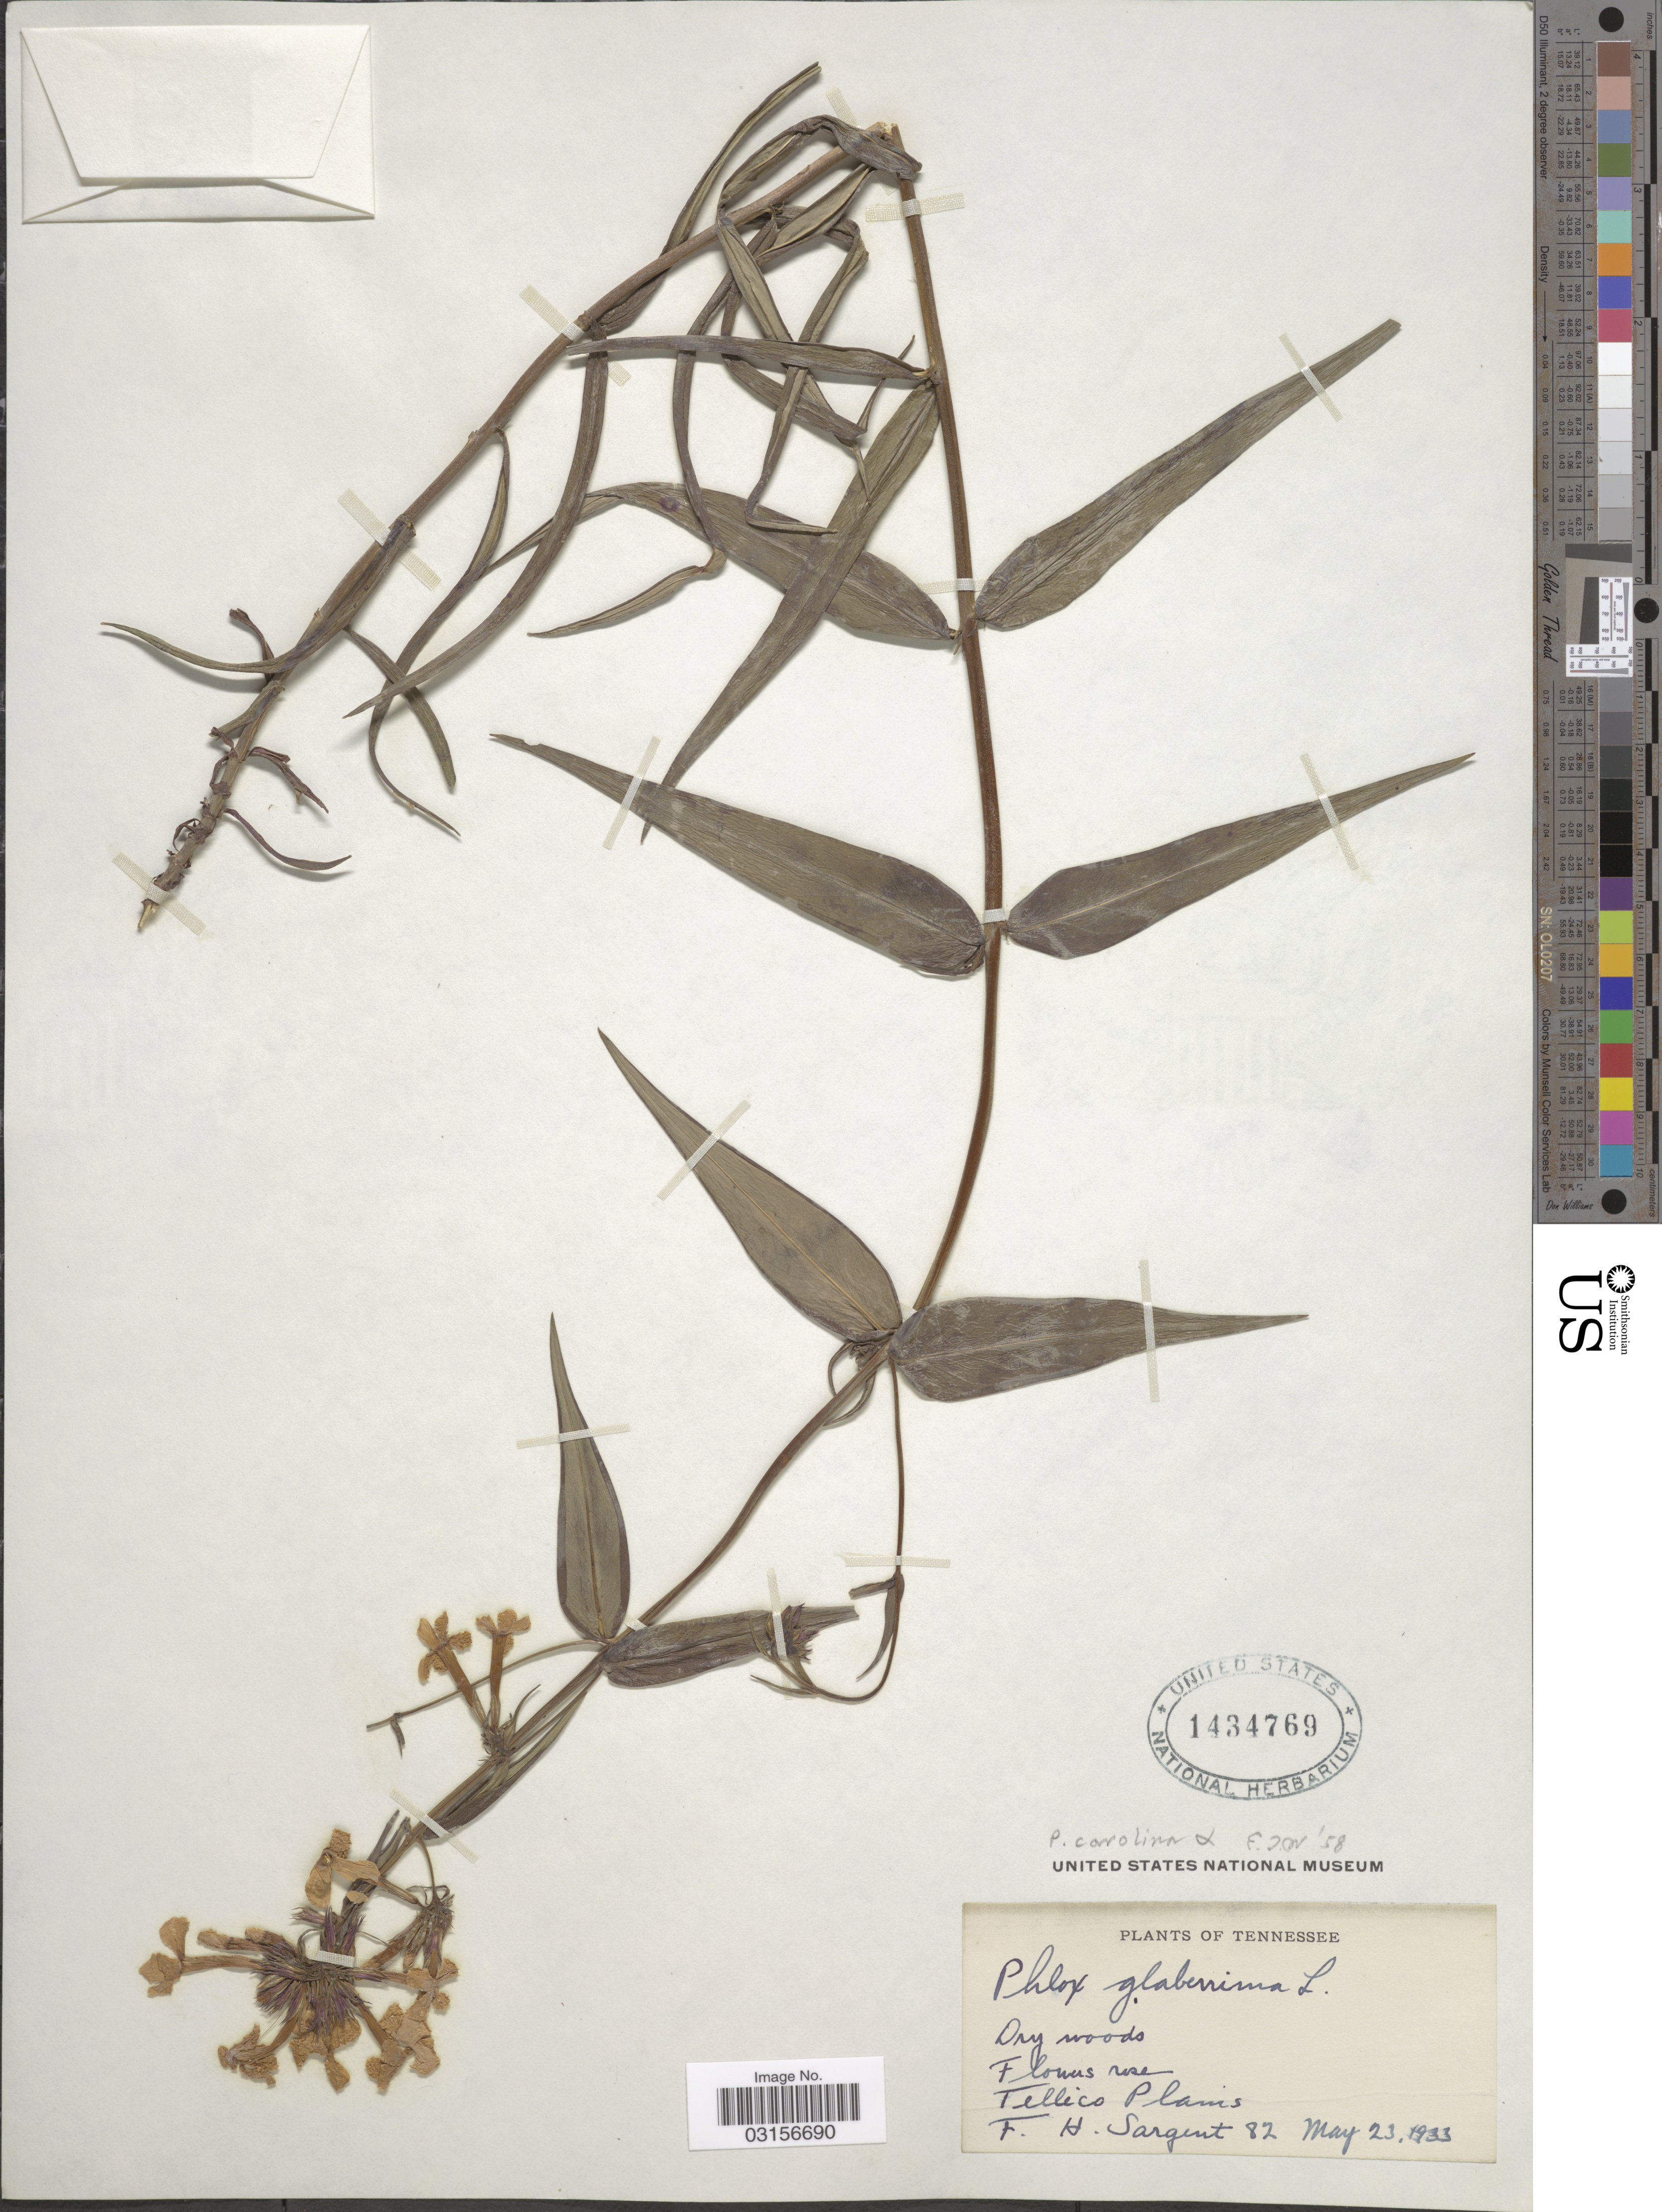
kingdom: Plantae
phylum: Tracheophyta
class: Magnoliopsida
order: Ericales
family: Polemoniaceae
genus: Phlox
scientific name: Phlox carolina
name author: L.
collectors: F. H. Sargent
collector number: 82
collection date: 1933-05-23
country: United States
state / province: Tennessee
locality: Tellico Plains.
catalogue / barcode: US 1434769